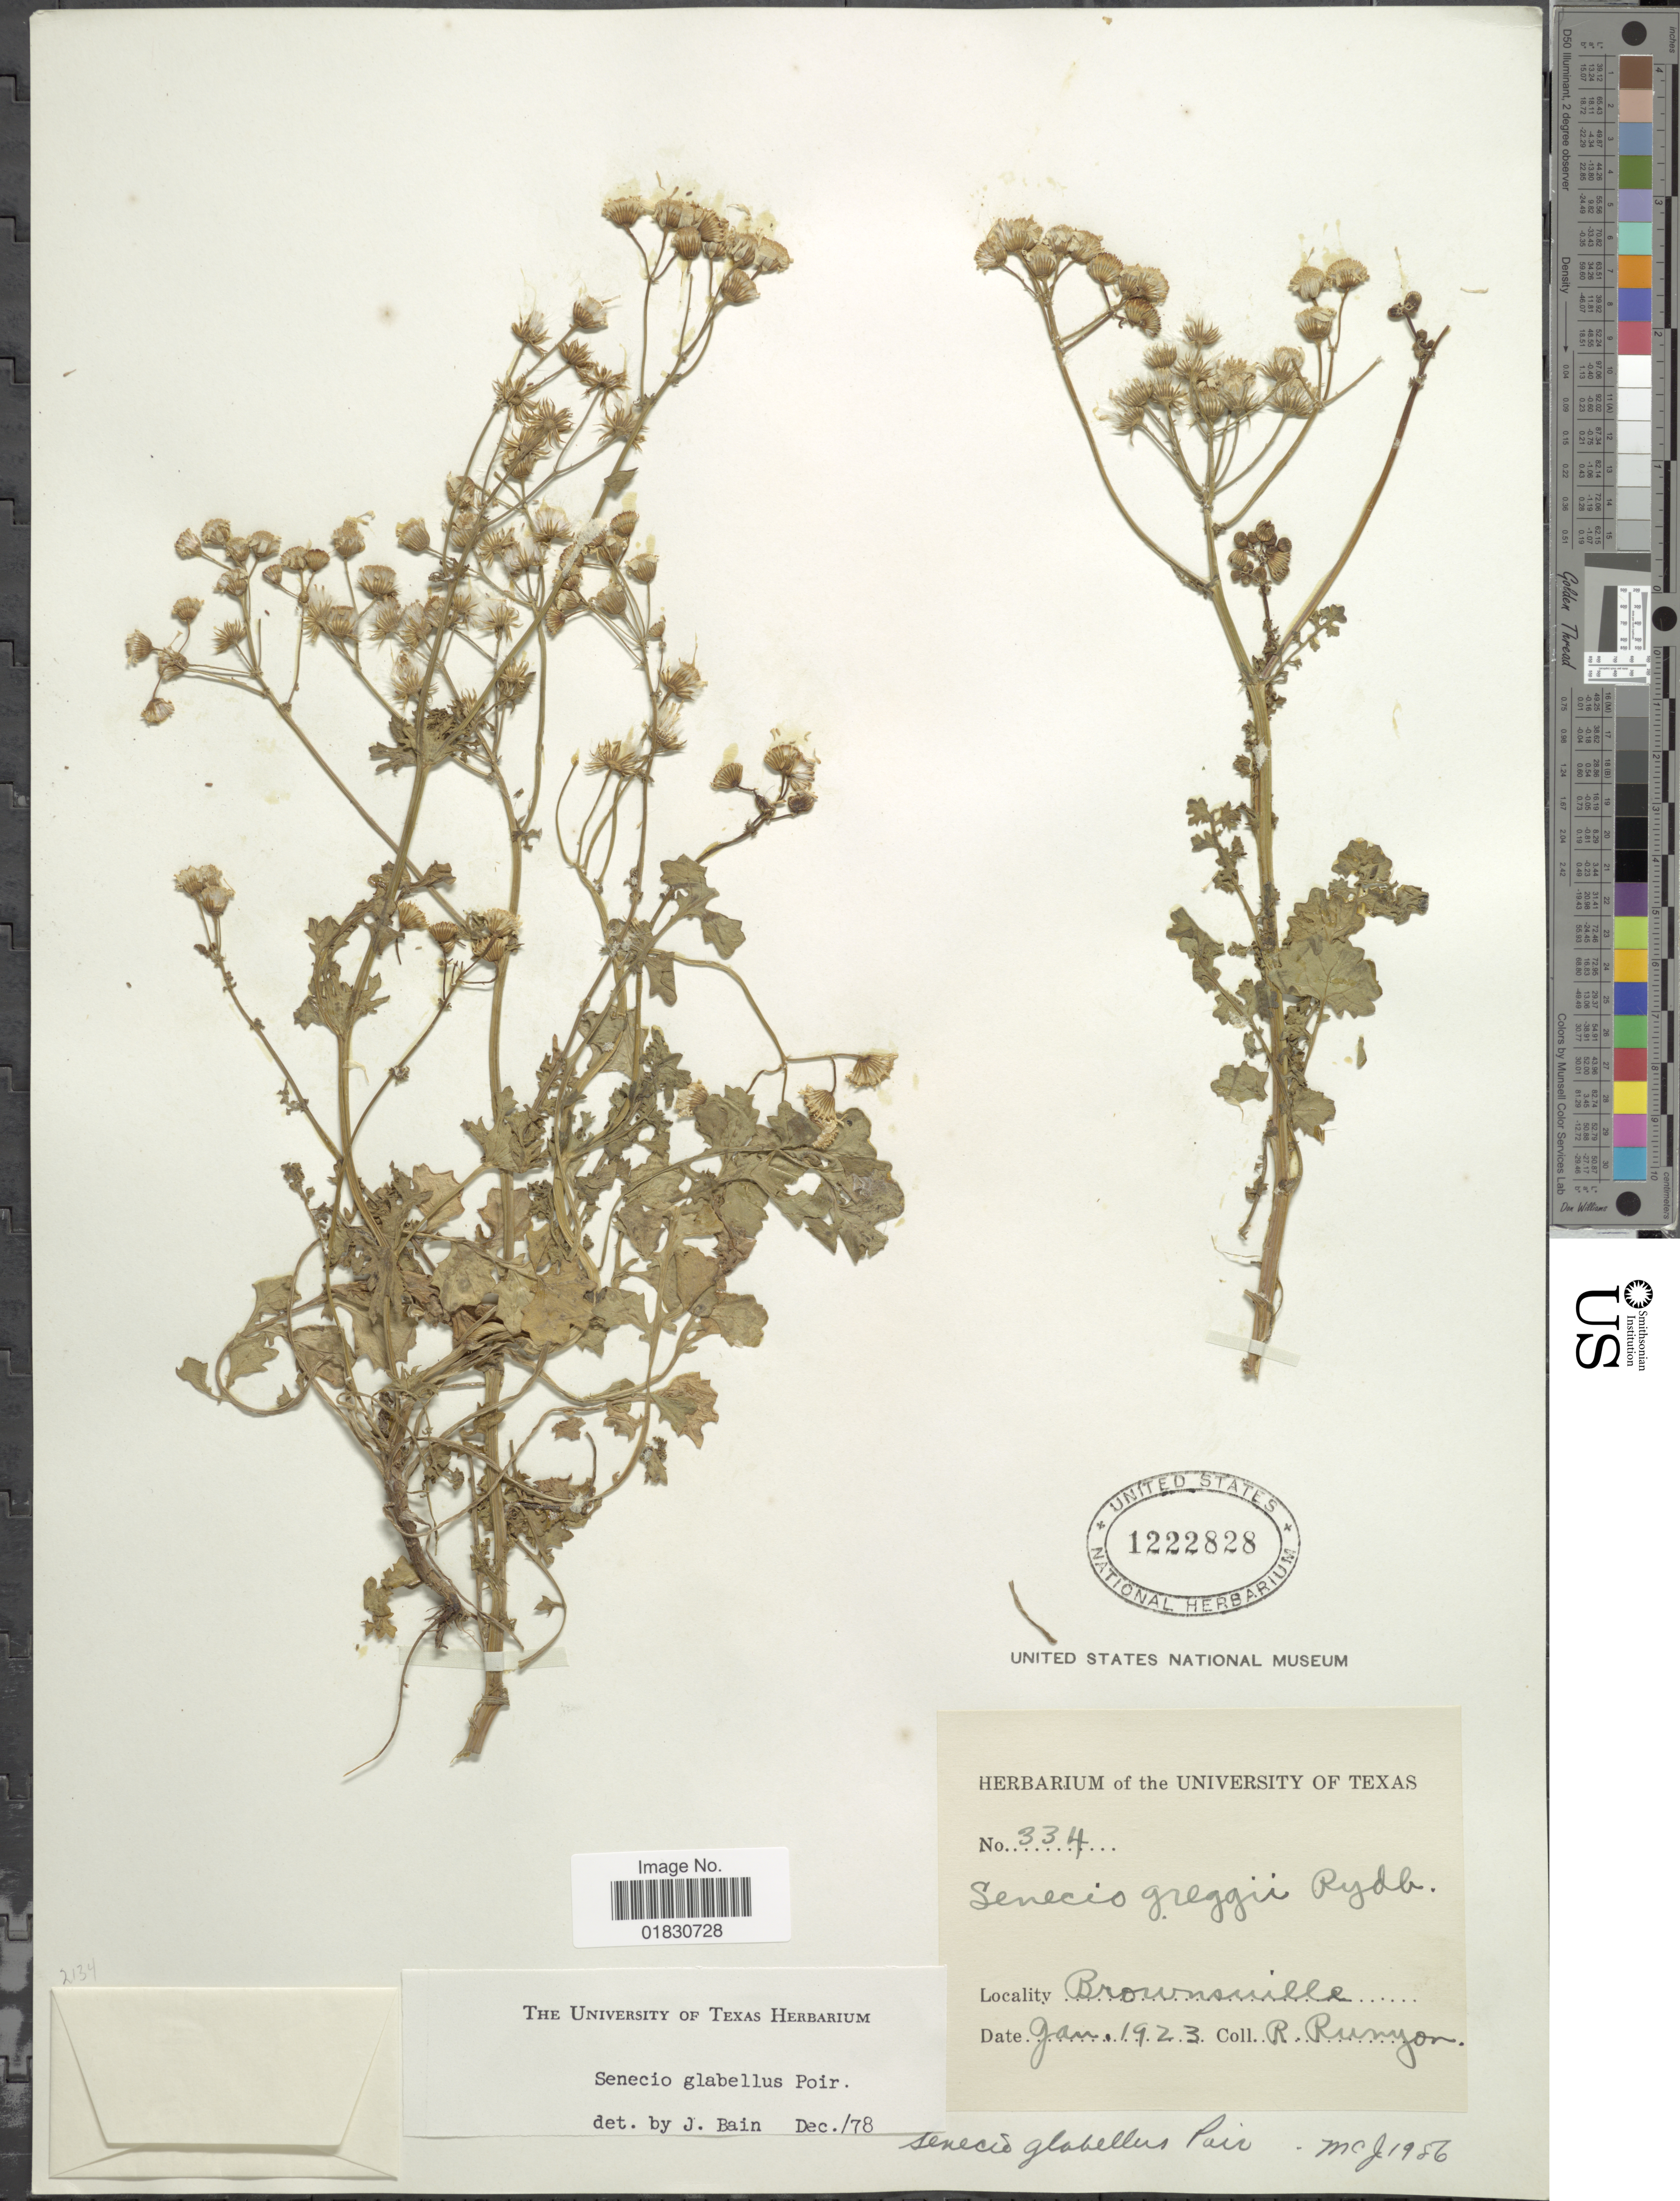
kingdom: Plantae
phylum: Tracheophyta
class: Magnoliopsida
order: Asterales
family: Asteraceae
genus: Packera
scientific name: Packera glabella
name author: (Poir.) C. Jeffrey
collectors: R. Runyon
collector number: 334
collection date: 1923-01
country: United States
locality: Brownsville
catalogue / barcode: US 1222828